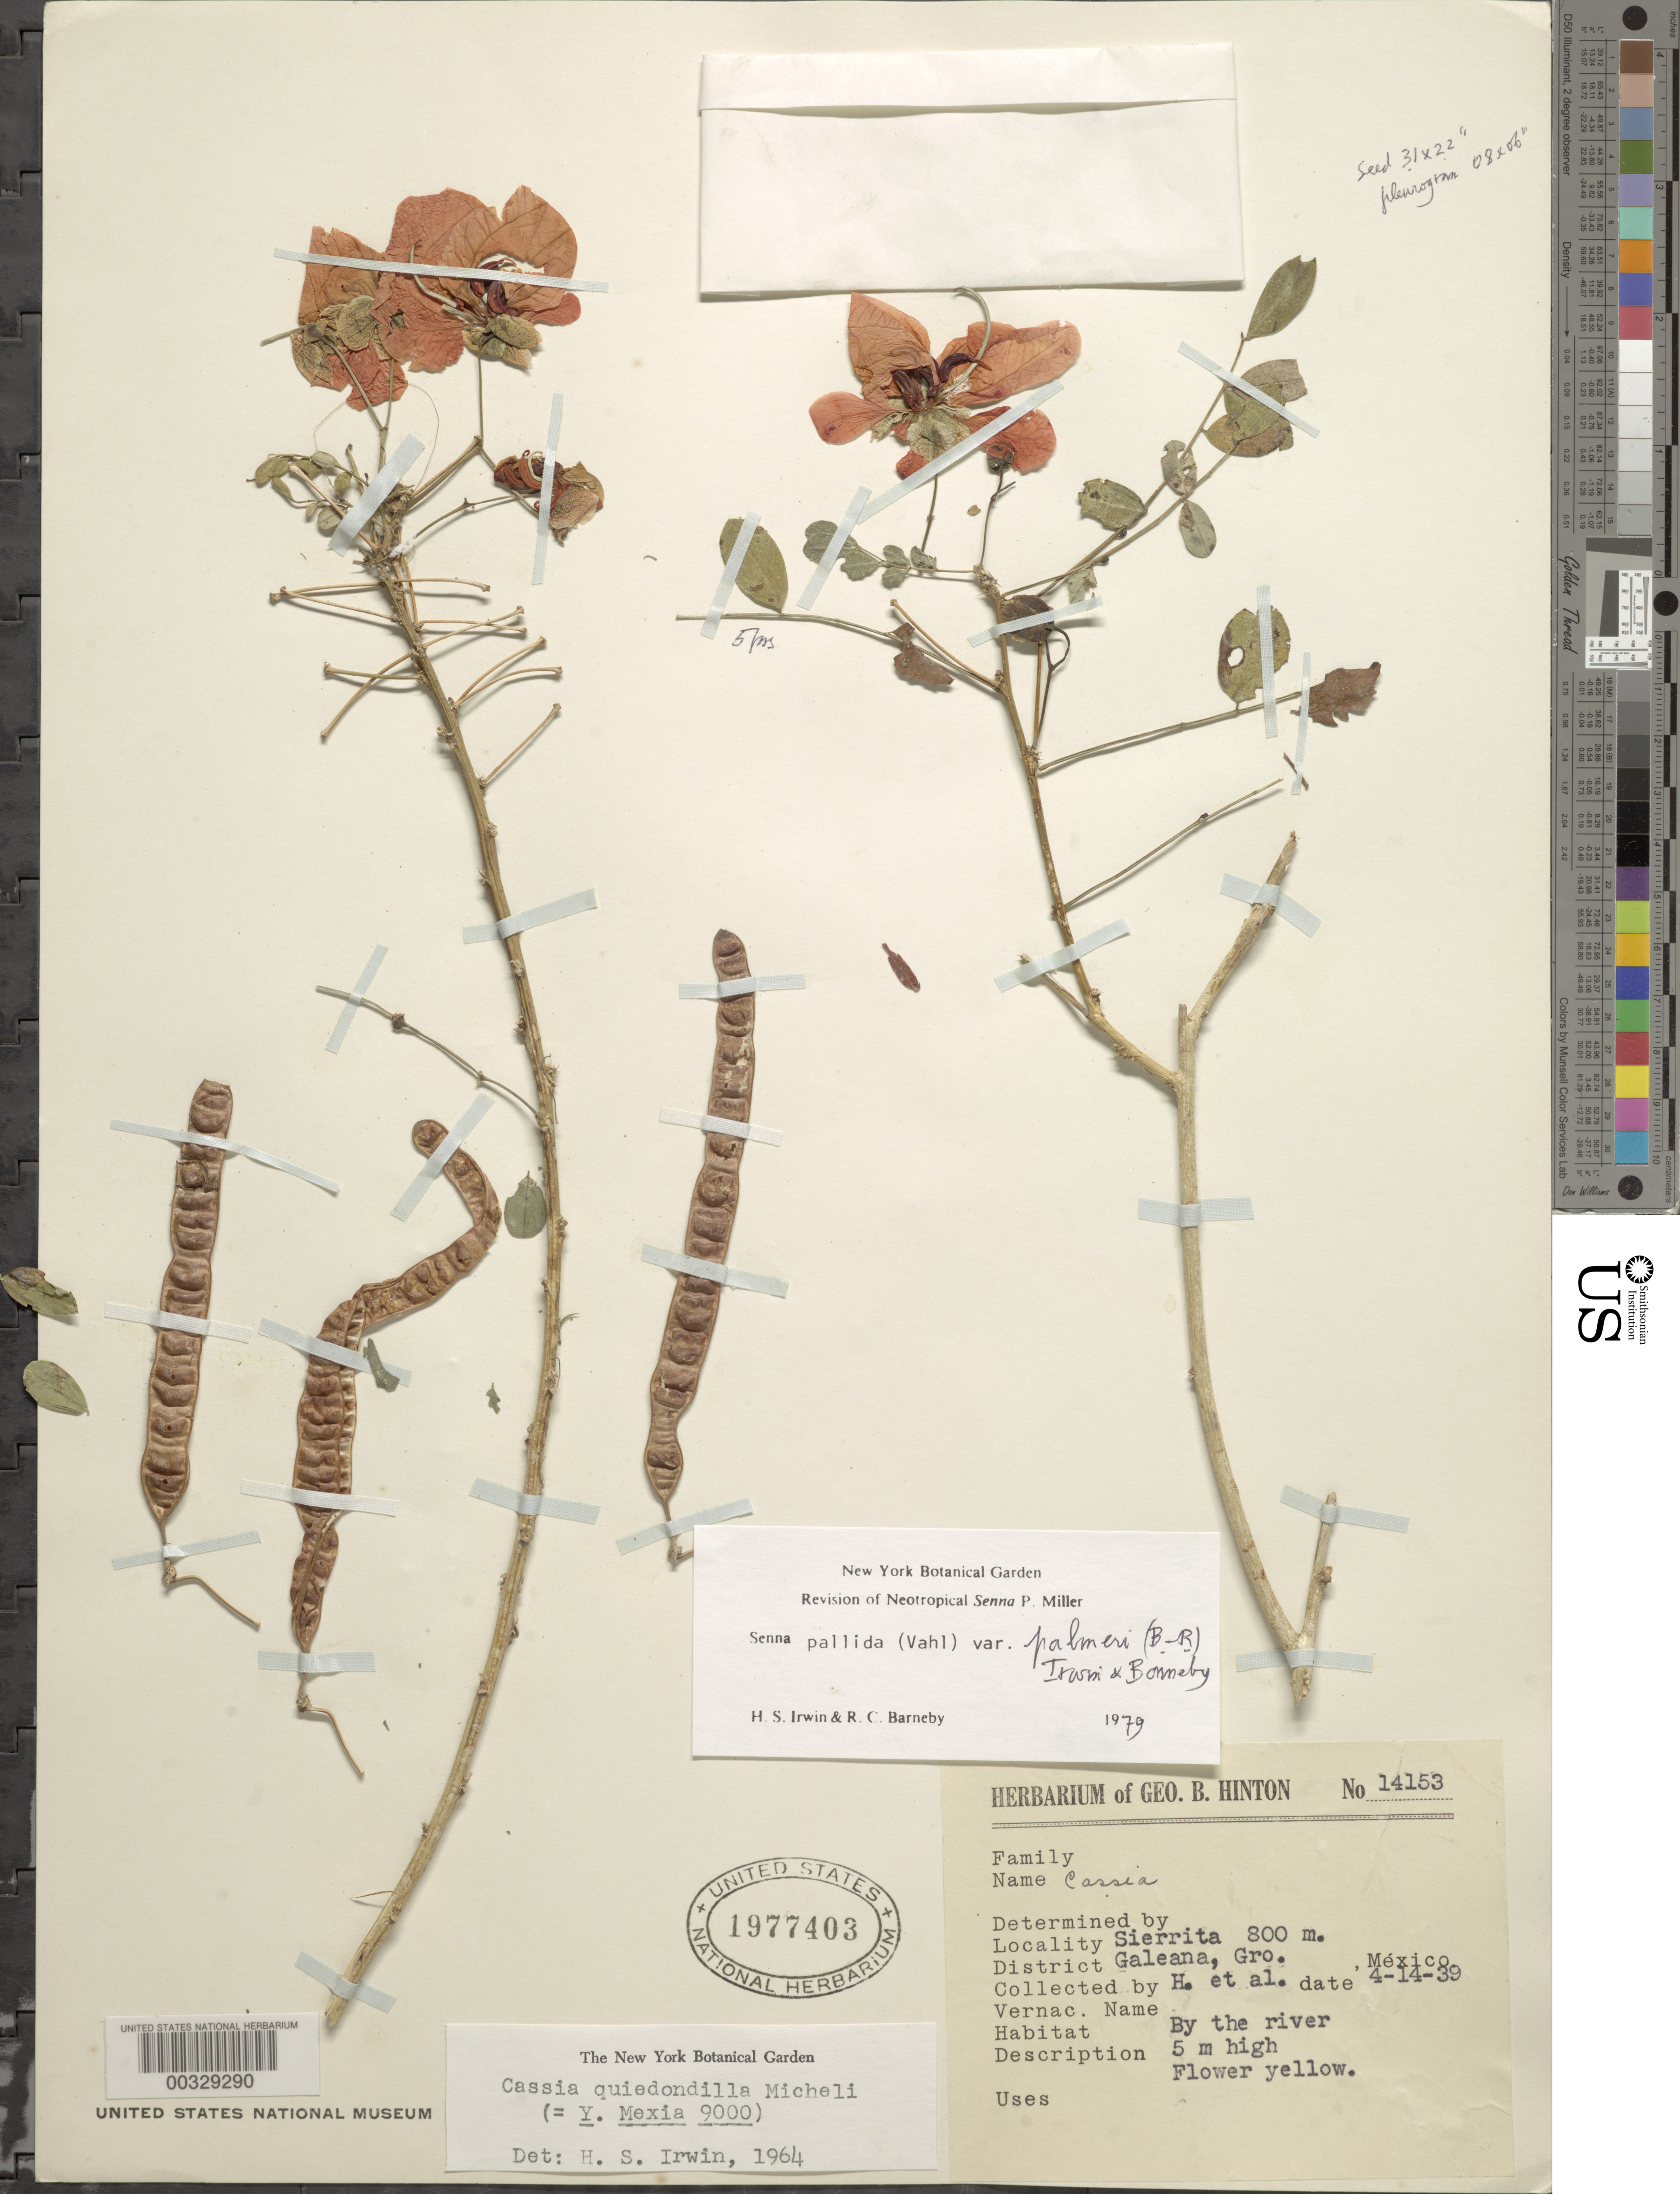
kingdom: Plantae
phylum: Tracheophyta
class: Magnoliopsida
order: Fabales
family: Fabaceae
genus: Senna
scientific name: Senna pallida var. palmeri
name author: (Britton) H.S. Irwin & Barneby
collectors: G. B. Hinton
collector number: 14153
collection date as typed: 14 Apr 1939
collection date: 1939-04-14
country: Mexico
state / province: Guerrero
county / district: Tecpan De Galeana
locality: Galeana mun. (?), Sierrita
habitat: By the river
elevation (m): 800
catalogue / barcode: US 1977403